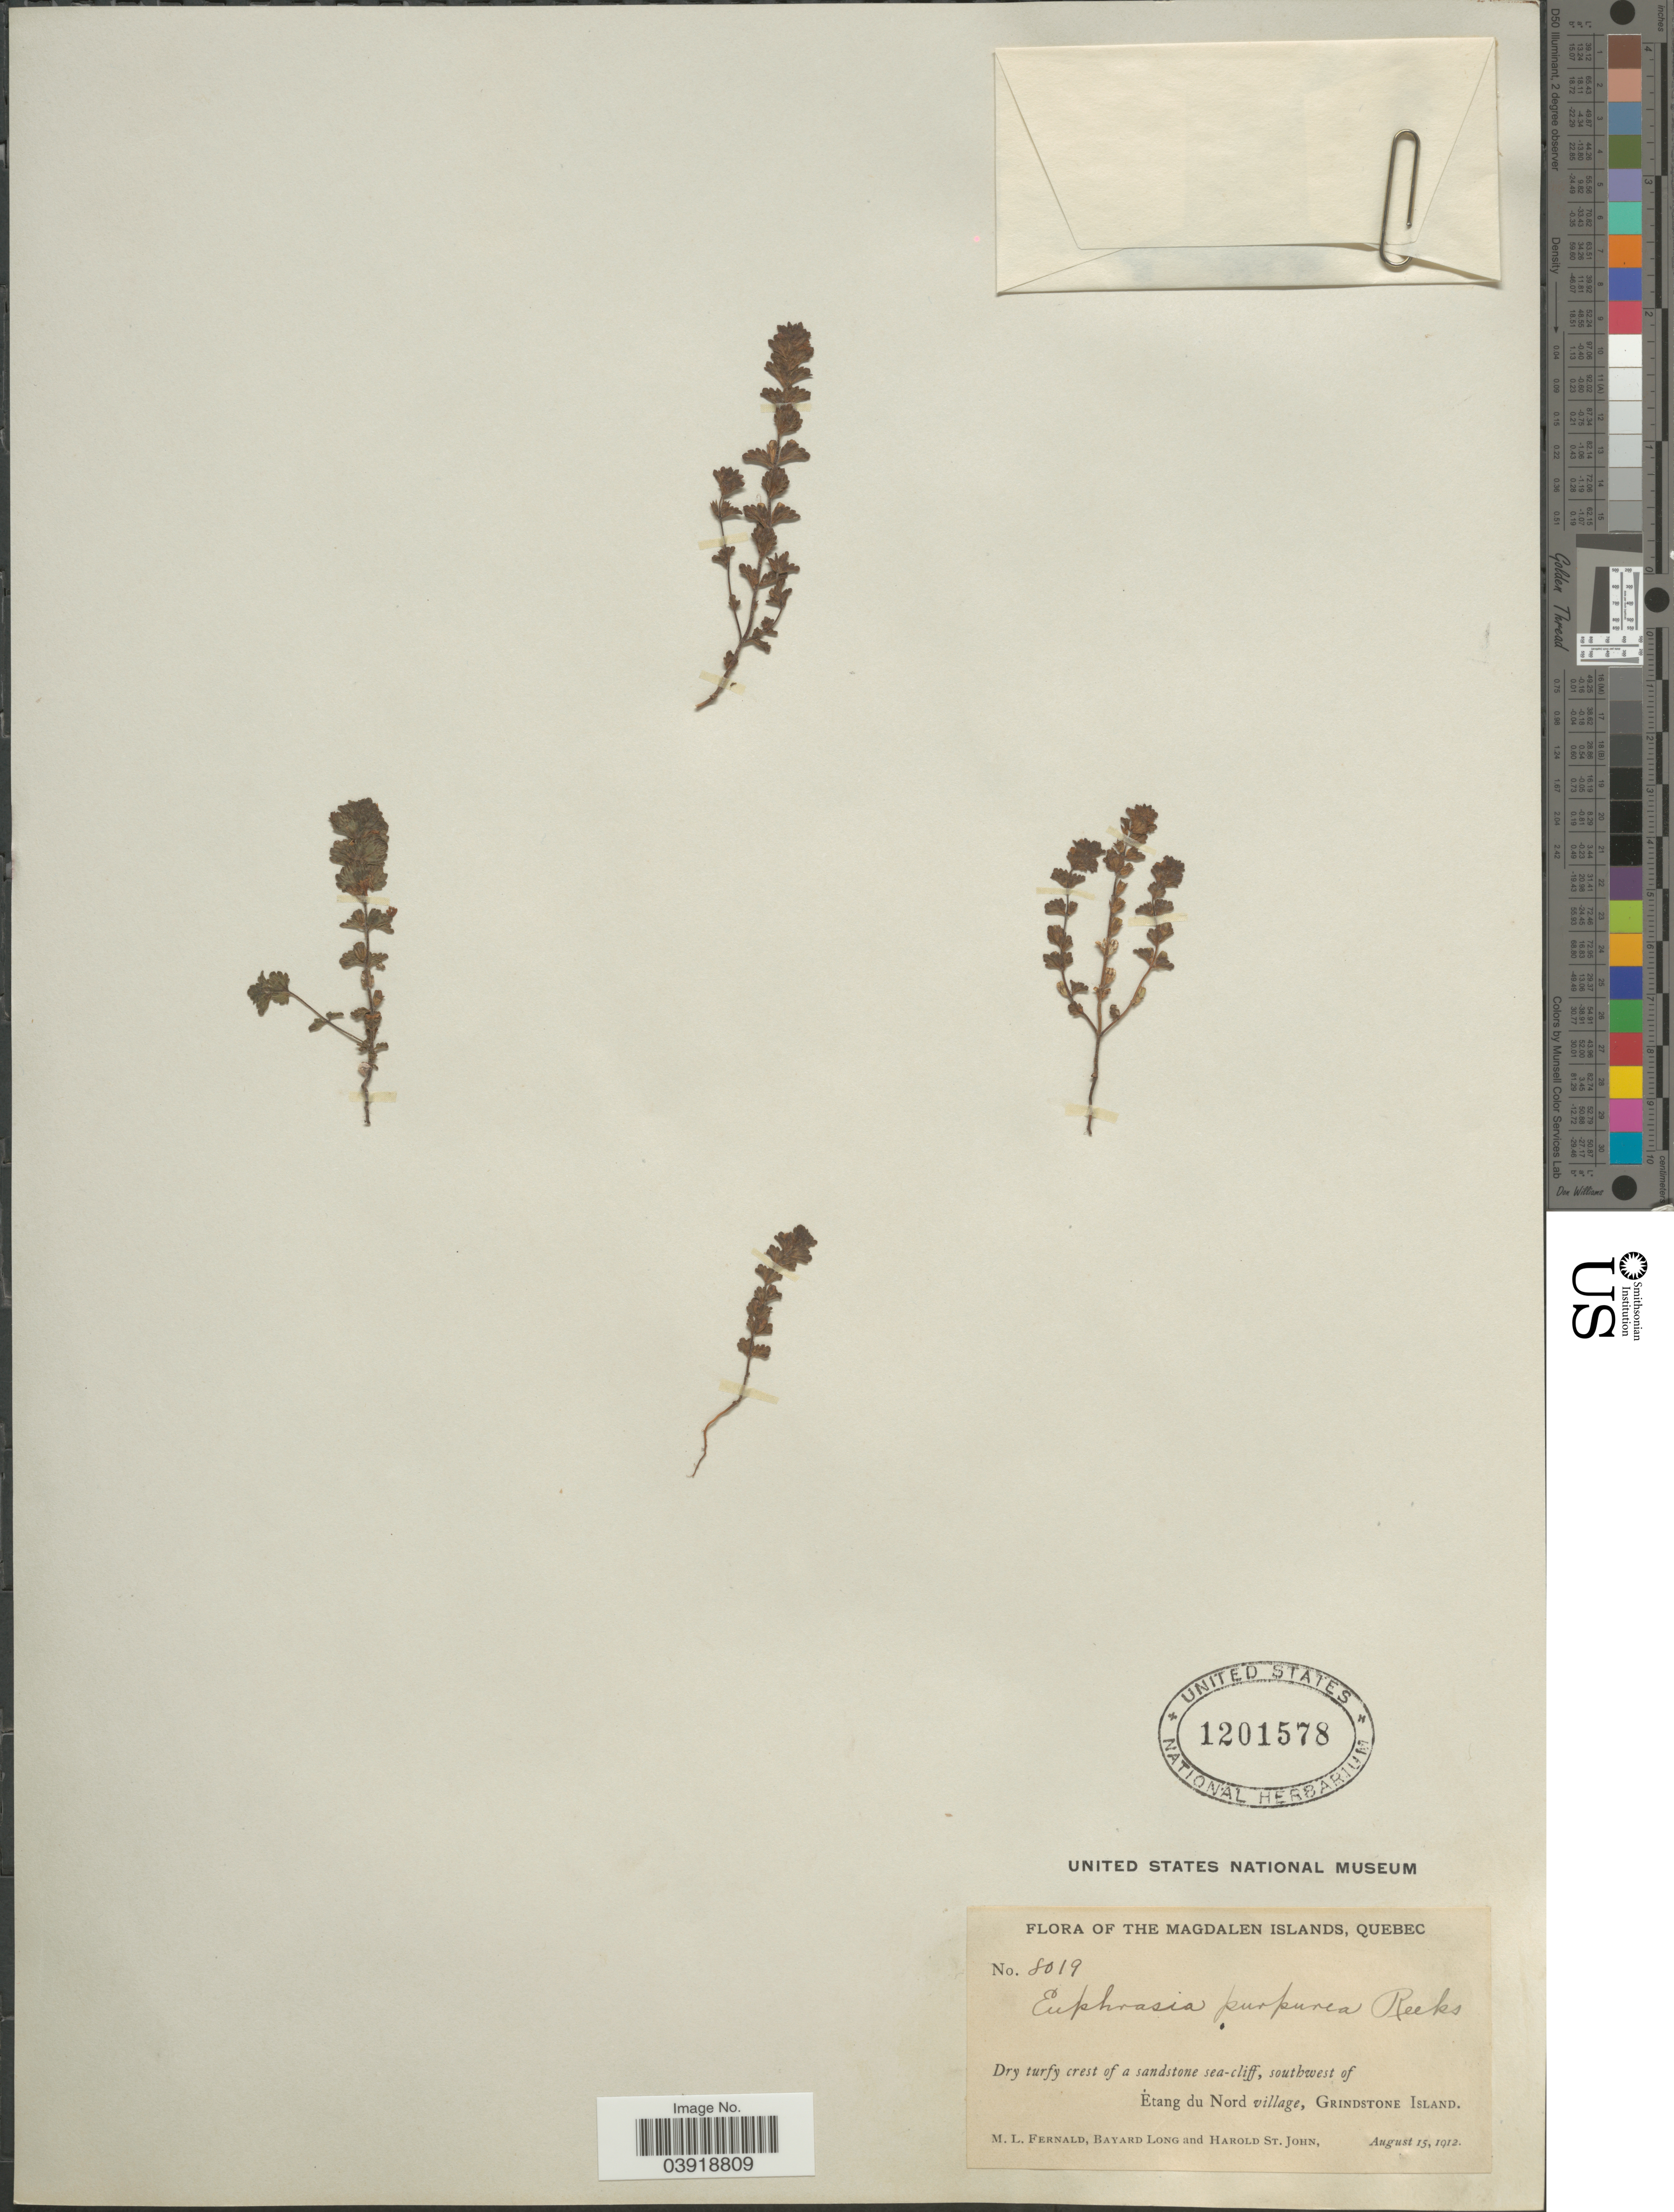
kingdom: Plantae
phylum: Tracheophyta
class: Magnoliopsida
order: Lamiales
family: Orobanchaceae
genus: Euphrasia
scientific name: Euphrasia purpurea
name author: Reeks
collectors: M. L. Fernald, B. Long & H. St. John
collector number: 8019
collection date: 1912-08-15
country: Canada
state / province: Quebec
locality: Magdalen Islands. Southwest of Etang du Nord village, Grindstone Island.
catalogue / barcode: US 1201578